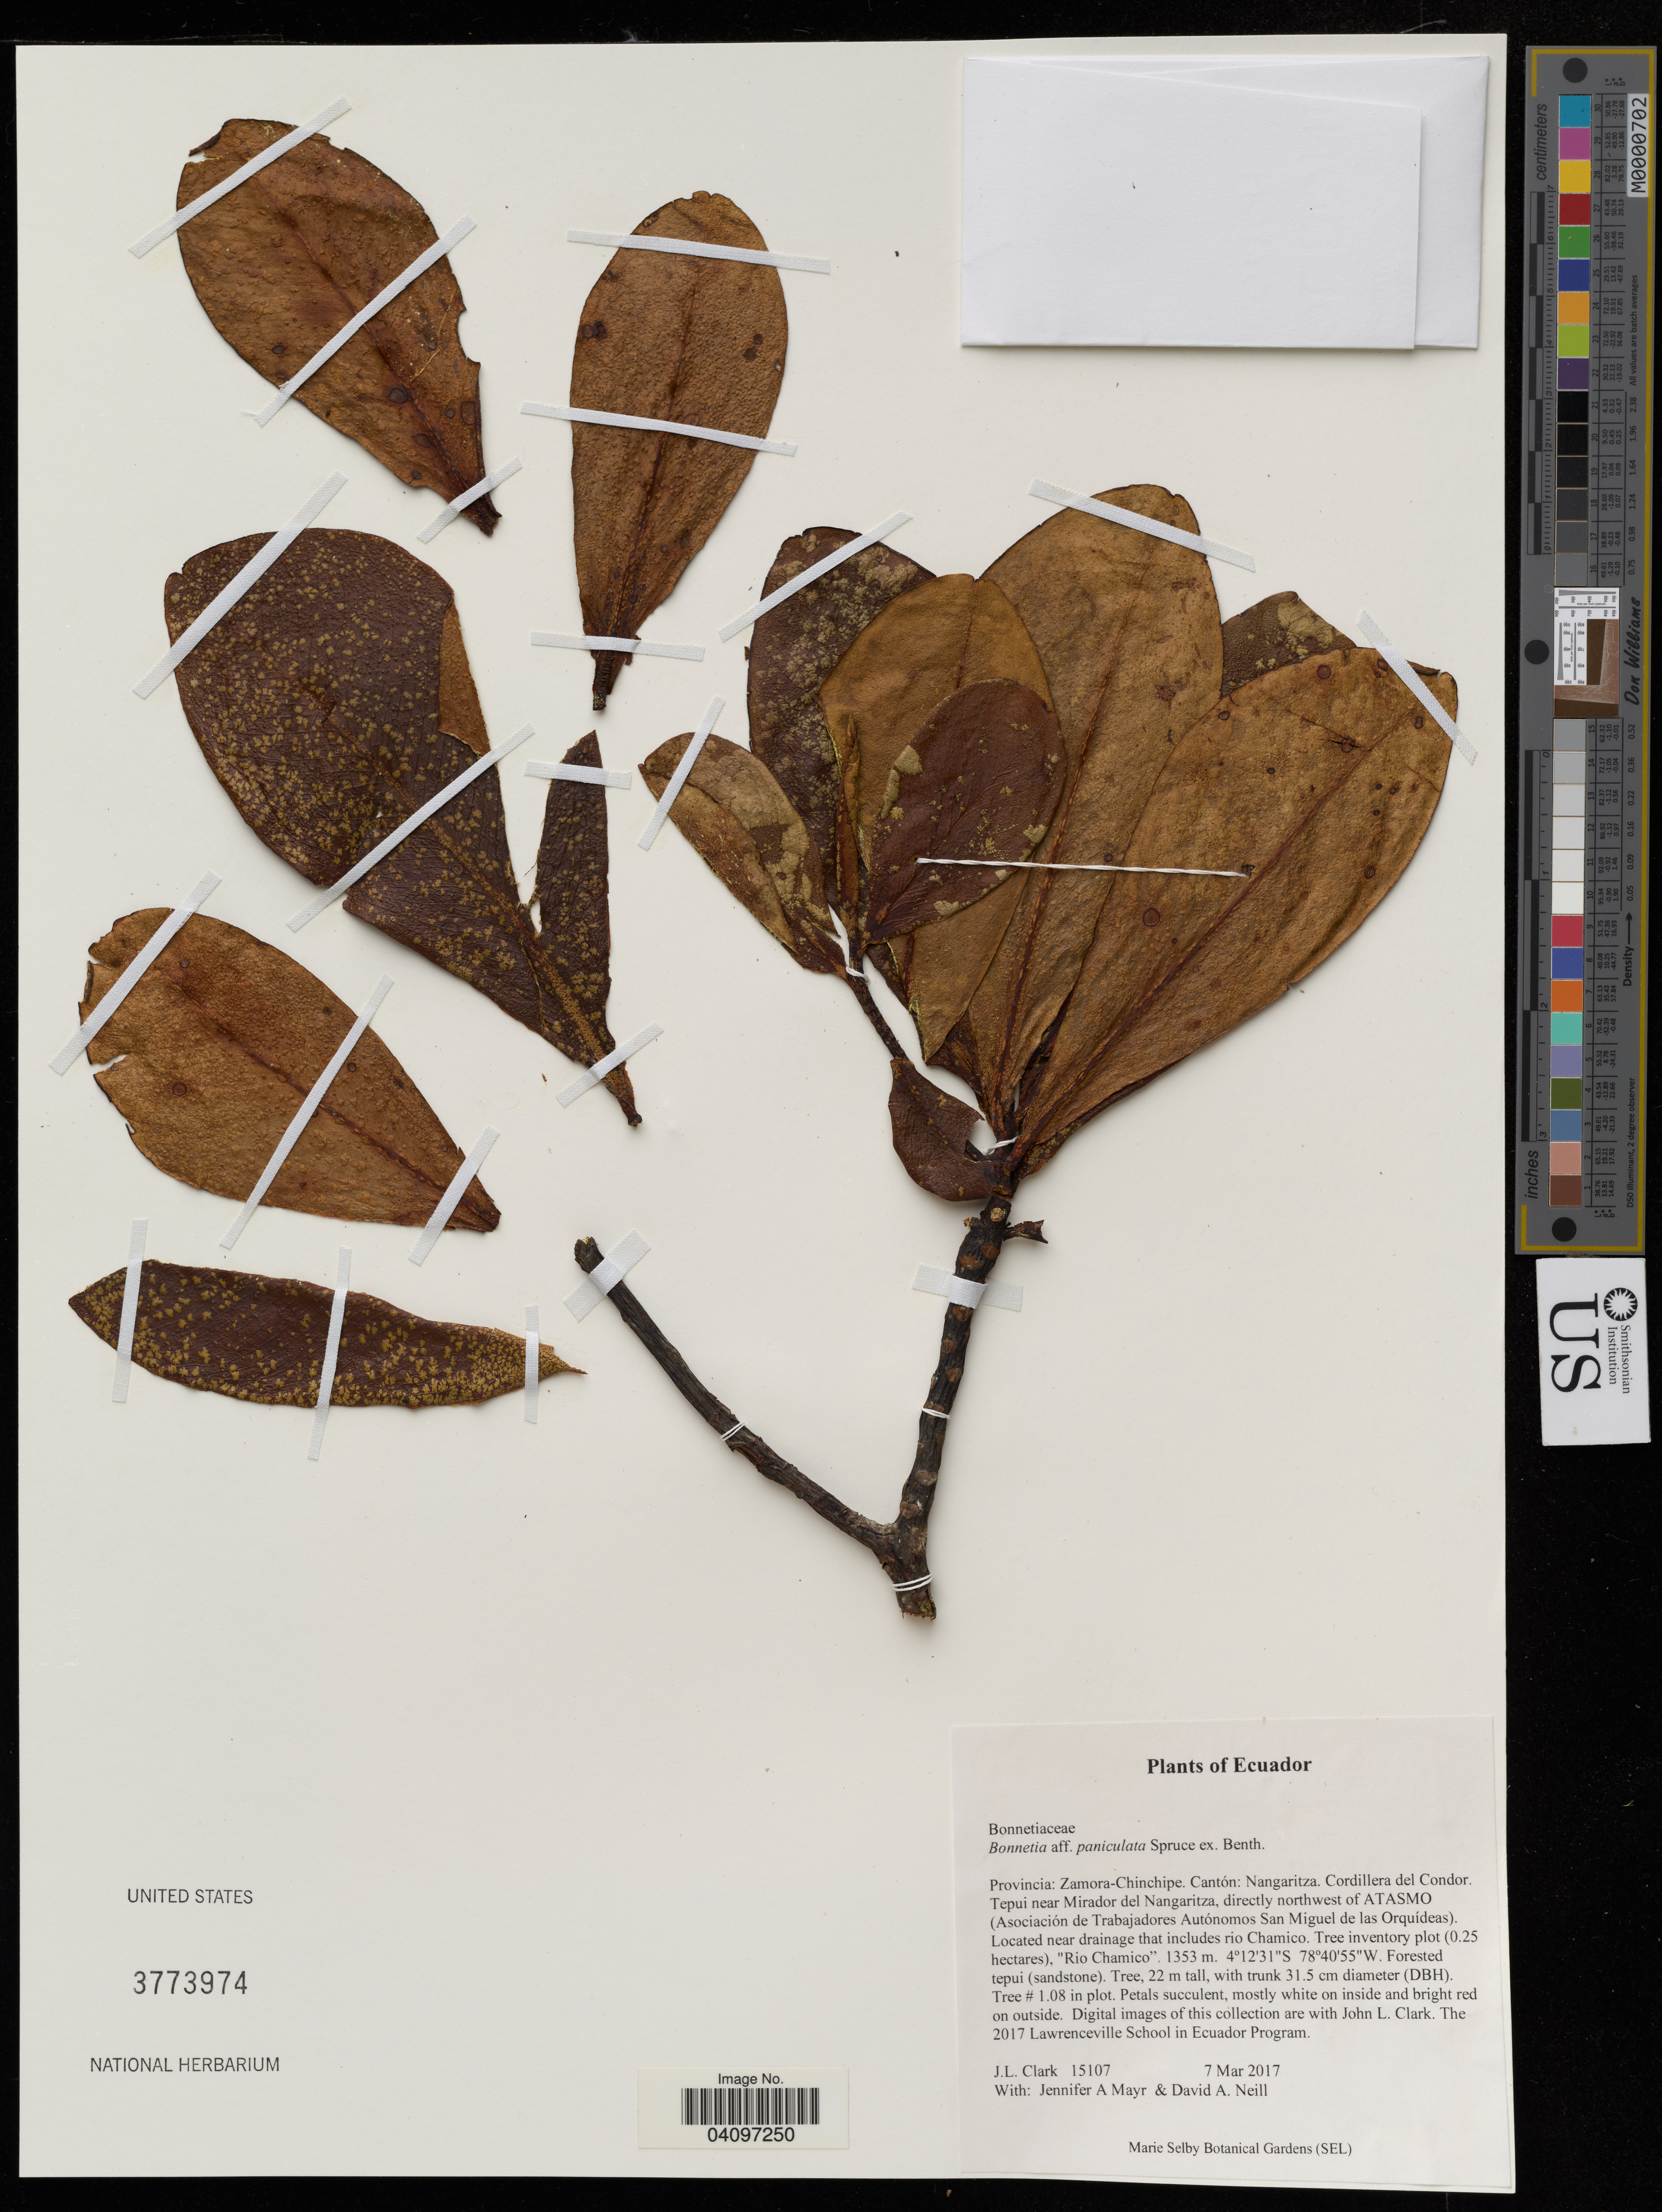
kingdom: Plantae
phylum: Tracheophyta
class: Magnoliopsida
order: Malpighiales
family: Bonnetiaceae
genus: Bonnetia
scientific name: Bonnetia paniculata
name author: Spruce ex Benth.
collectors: J. Clark, J. Mayr & D. A. Neill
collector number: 15107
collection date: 2017-03-07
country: Ecuador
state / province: Zamora-Chinchipe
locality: Cantón: Nangaritza. Cordillera del Condor. Tepui near Mirador del Nangaritza, directly northwest of ATASMO (Asociación de Trabajadores Autónomos San Miguel de las Orquídeas). Located near drainage that includes rio Chamico. Tree inventory plot (0.25 hectares), "Rio Chamico".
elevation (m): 1353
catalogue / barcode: US 3773974